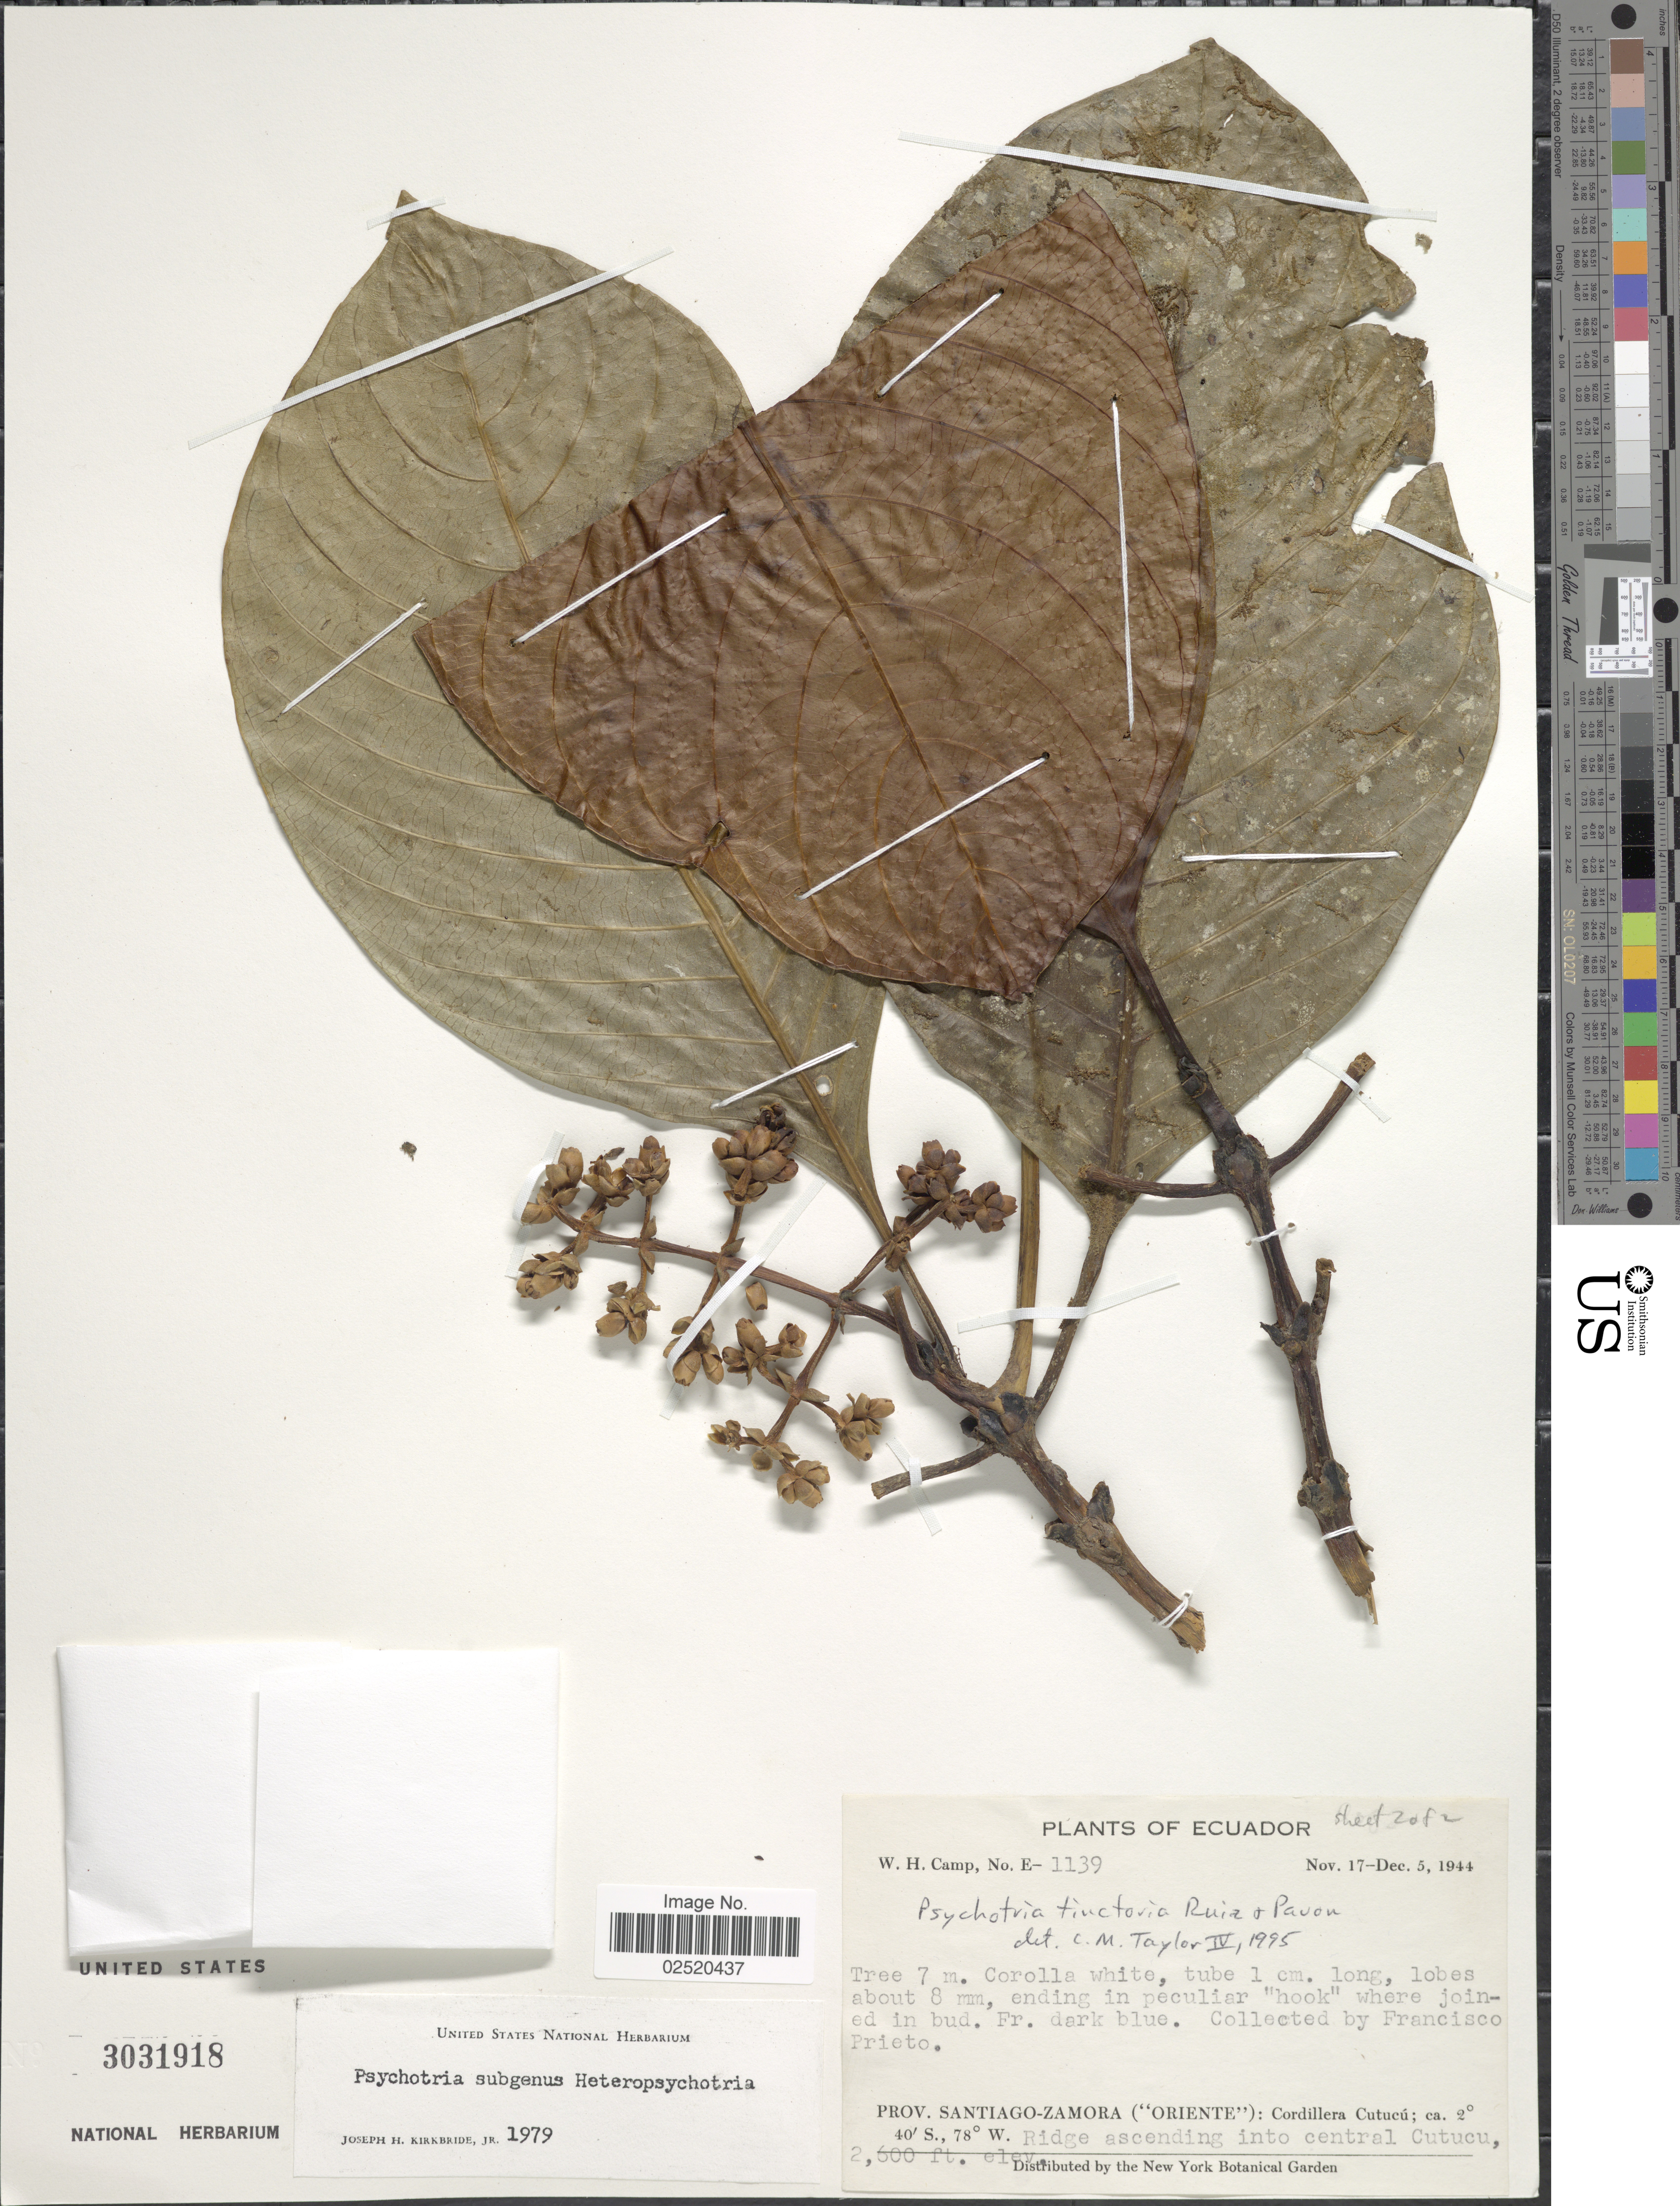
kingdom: Plantae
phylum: Tracheophyta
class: Magnoliopsida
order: Gentianales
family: Rubiaceae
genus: Psychotria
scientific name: Psychotria tinctoria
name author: Ruiz & Pav.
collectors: F. Prieto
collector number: E-1139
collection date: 1944-11-17/1944-12-05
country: Ecuador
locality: Prov. Santiago-Zamora ("Oriente"): Cordillera Cutucú. Ridge ascending into central Cutucú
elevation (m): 792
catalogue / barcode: US 3031918